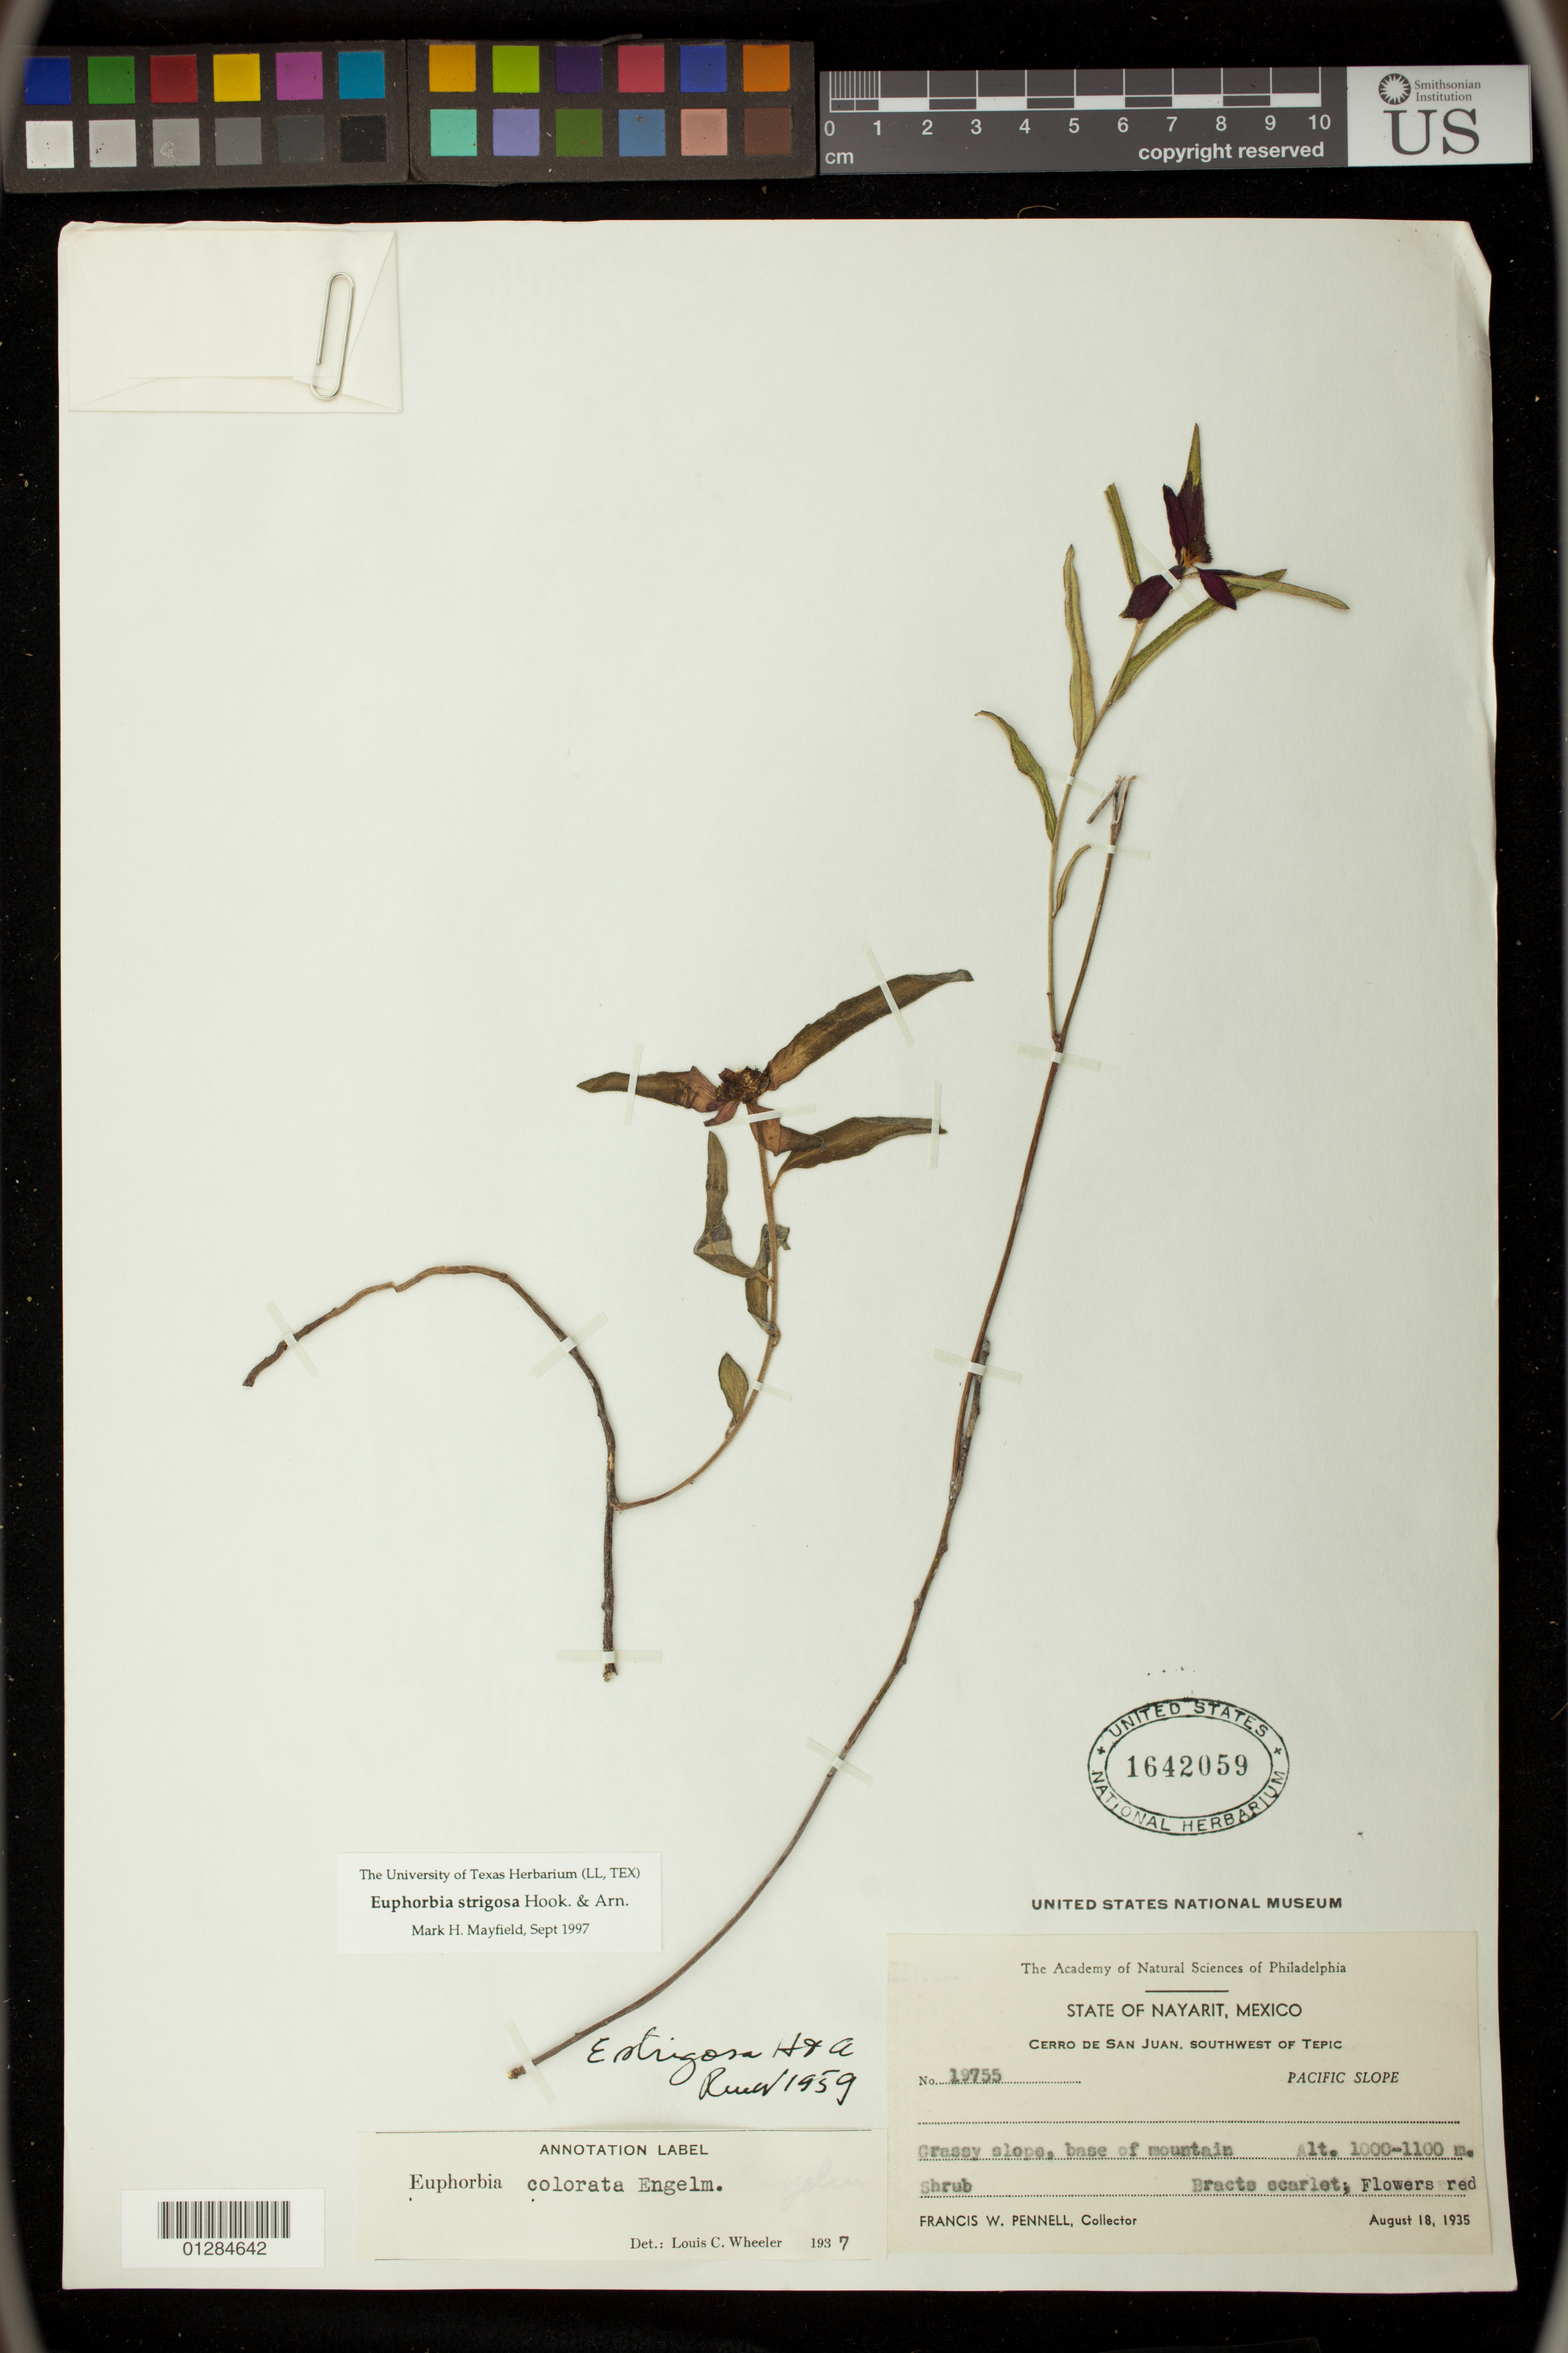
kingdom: Plantae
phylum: Tracheophyta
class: Magnoliopsida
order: Malpighiales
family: Euphorbiaceae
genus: Euphorbia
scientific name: Euphorbia strigosa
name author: Hook. & Arn.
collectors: F. W. Pennell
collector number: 19755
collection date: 1935-08-18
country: Mexico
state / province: Nayarit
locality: Cerro De San Juan, Southwest of Tepic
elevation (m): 1000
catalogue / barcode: US 1642059